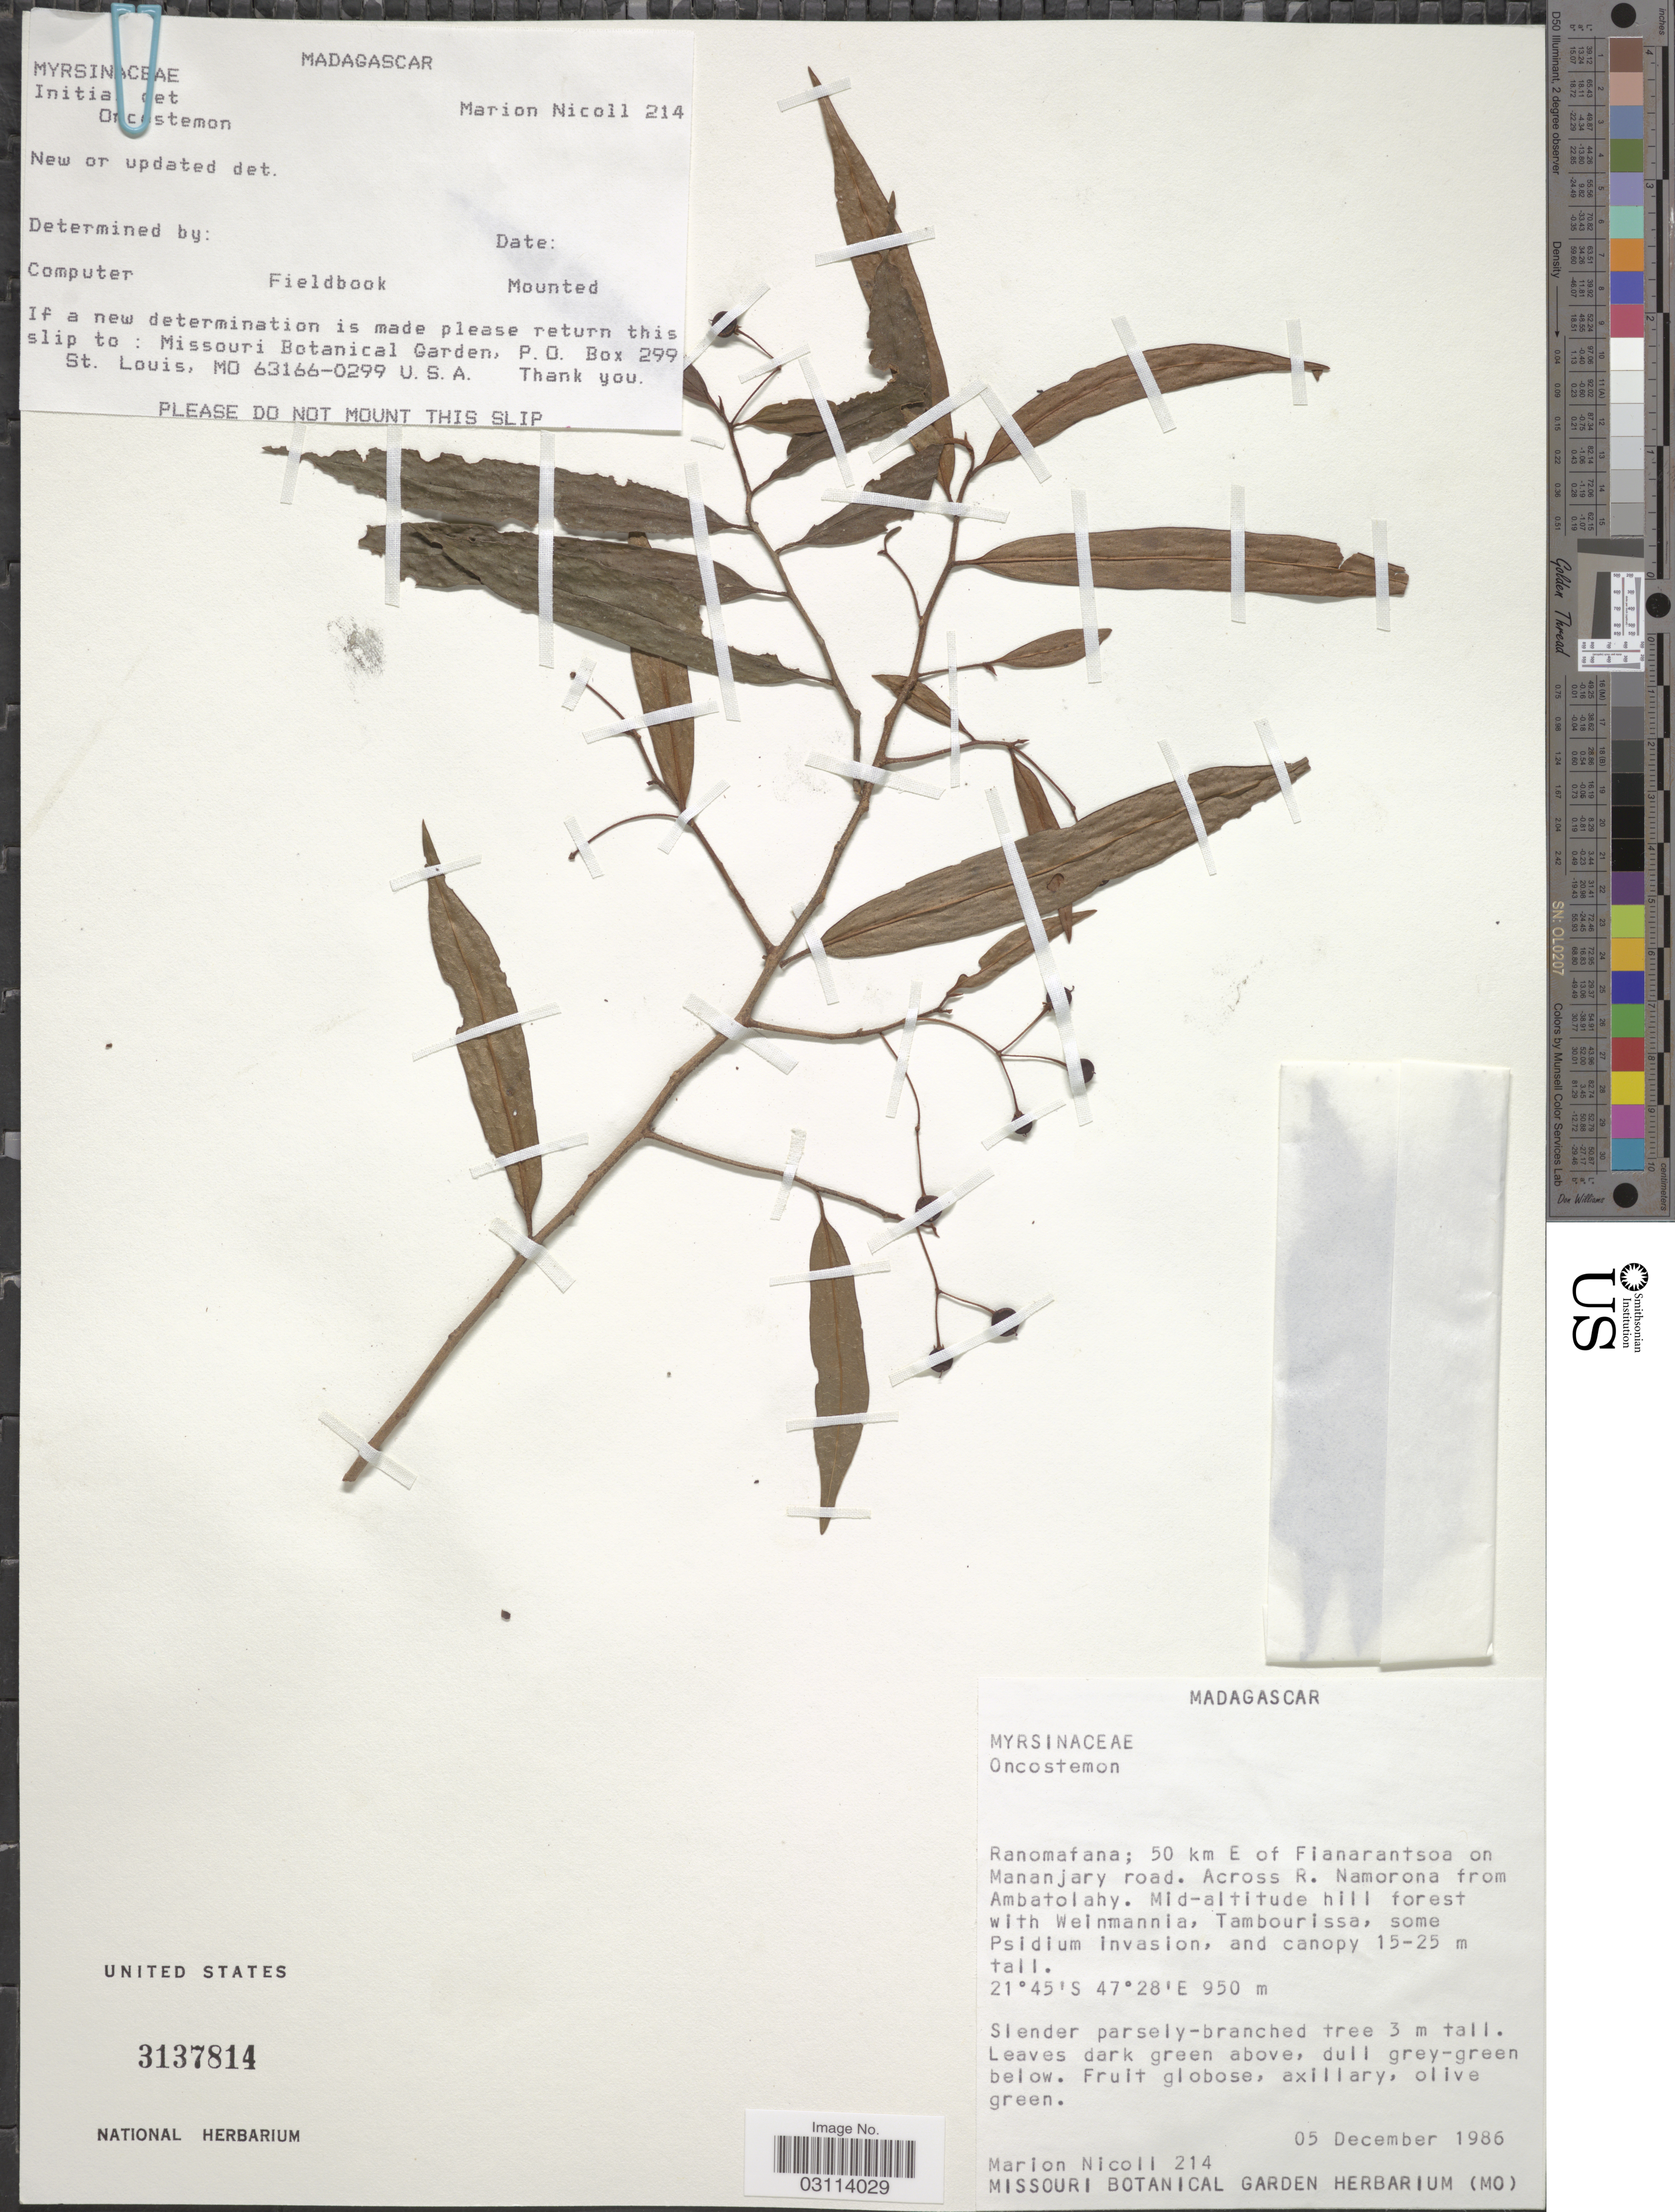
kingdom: Plantae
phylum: Tracheophyta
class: Magnoliopsida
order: Ericales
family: Primulaceae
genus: Oncostemon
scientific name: Oncostemon sp.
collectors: M. F. Nicoll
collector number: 214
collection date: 1986-12-05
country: Madagascar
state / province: Vatovavy Fitovinany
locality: Ranomafana; 50 km E of Fianarantsoa on Mananjary road. Across R. Namorona from Ambatolahy.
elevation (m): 950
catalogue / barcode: US 3137814